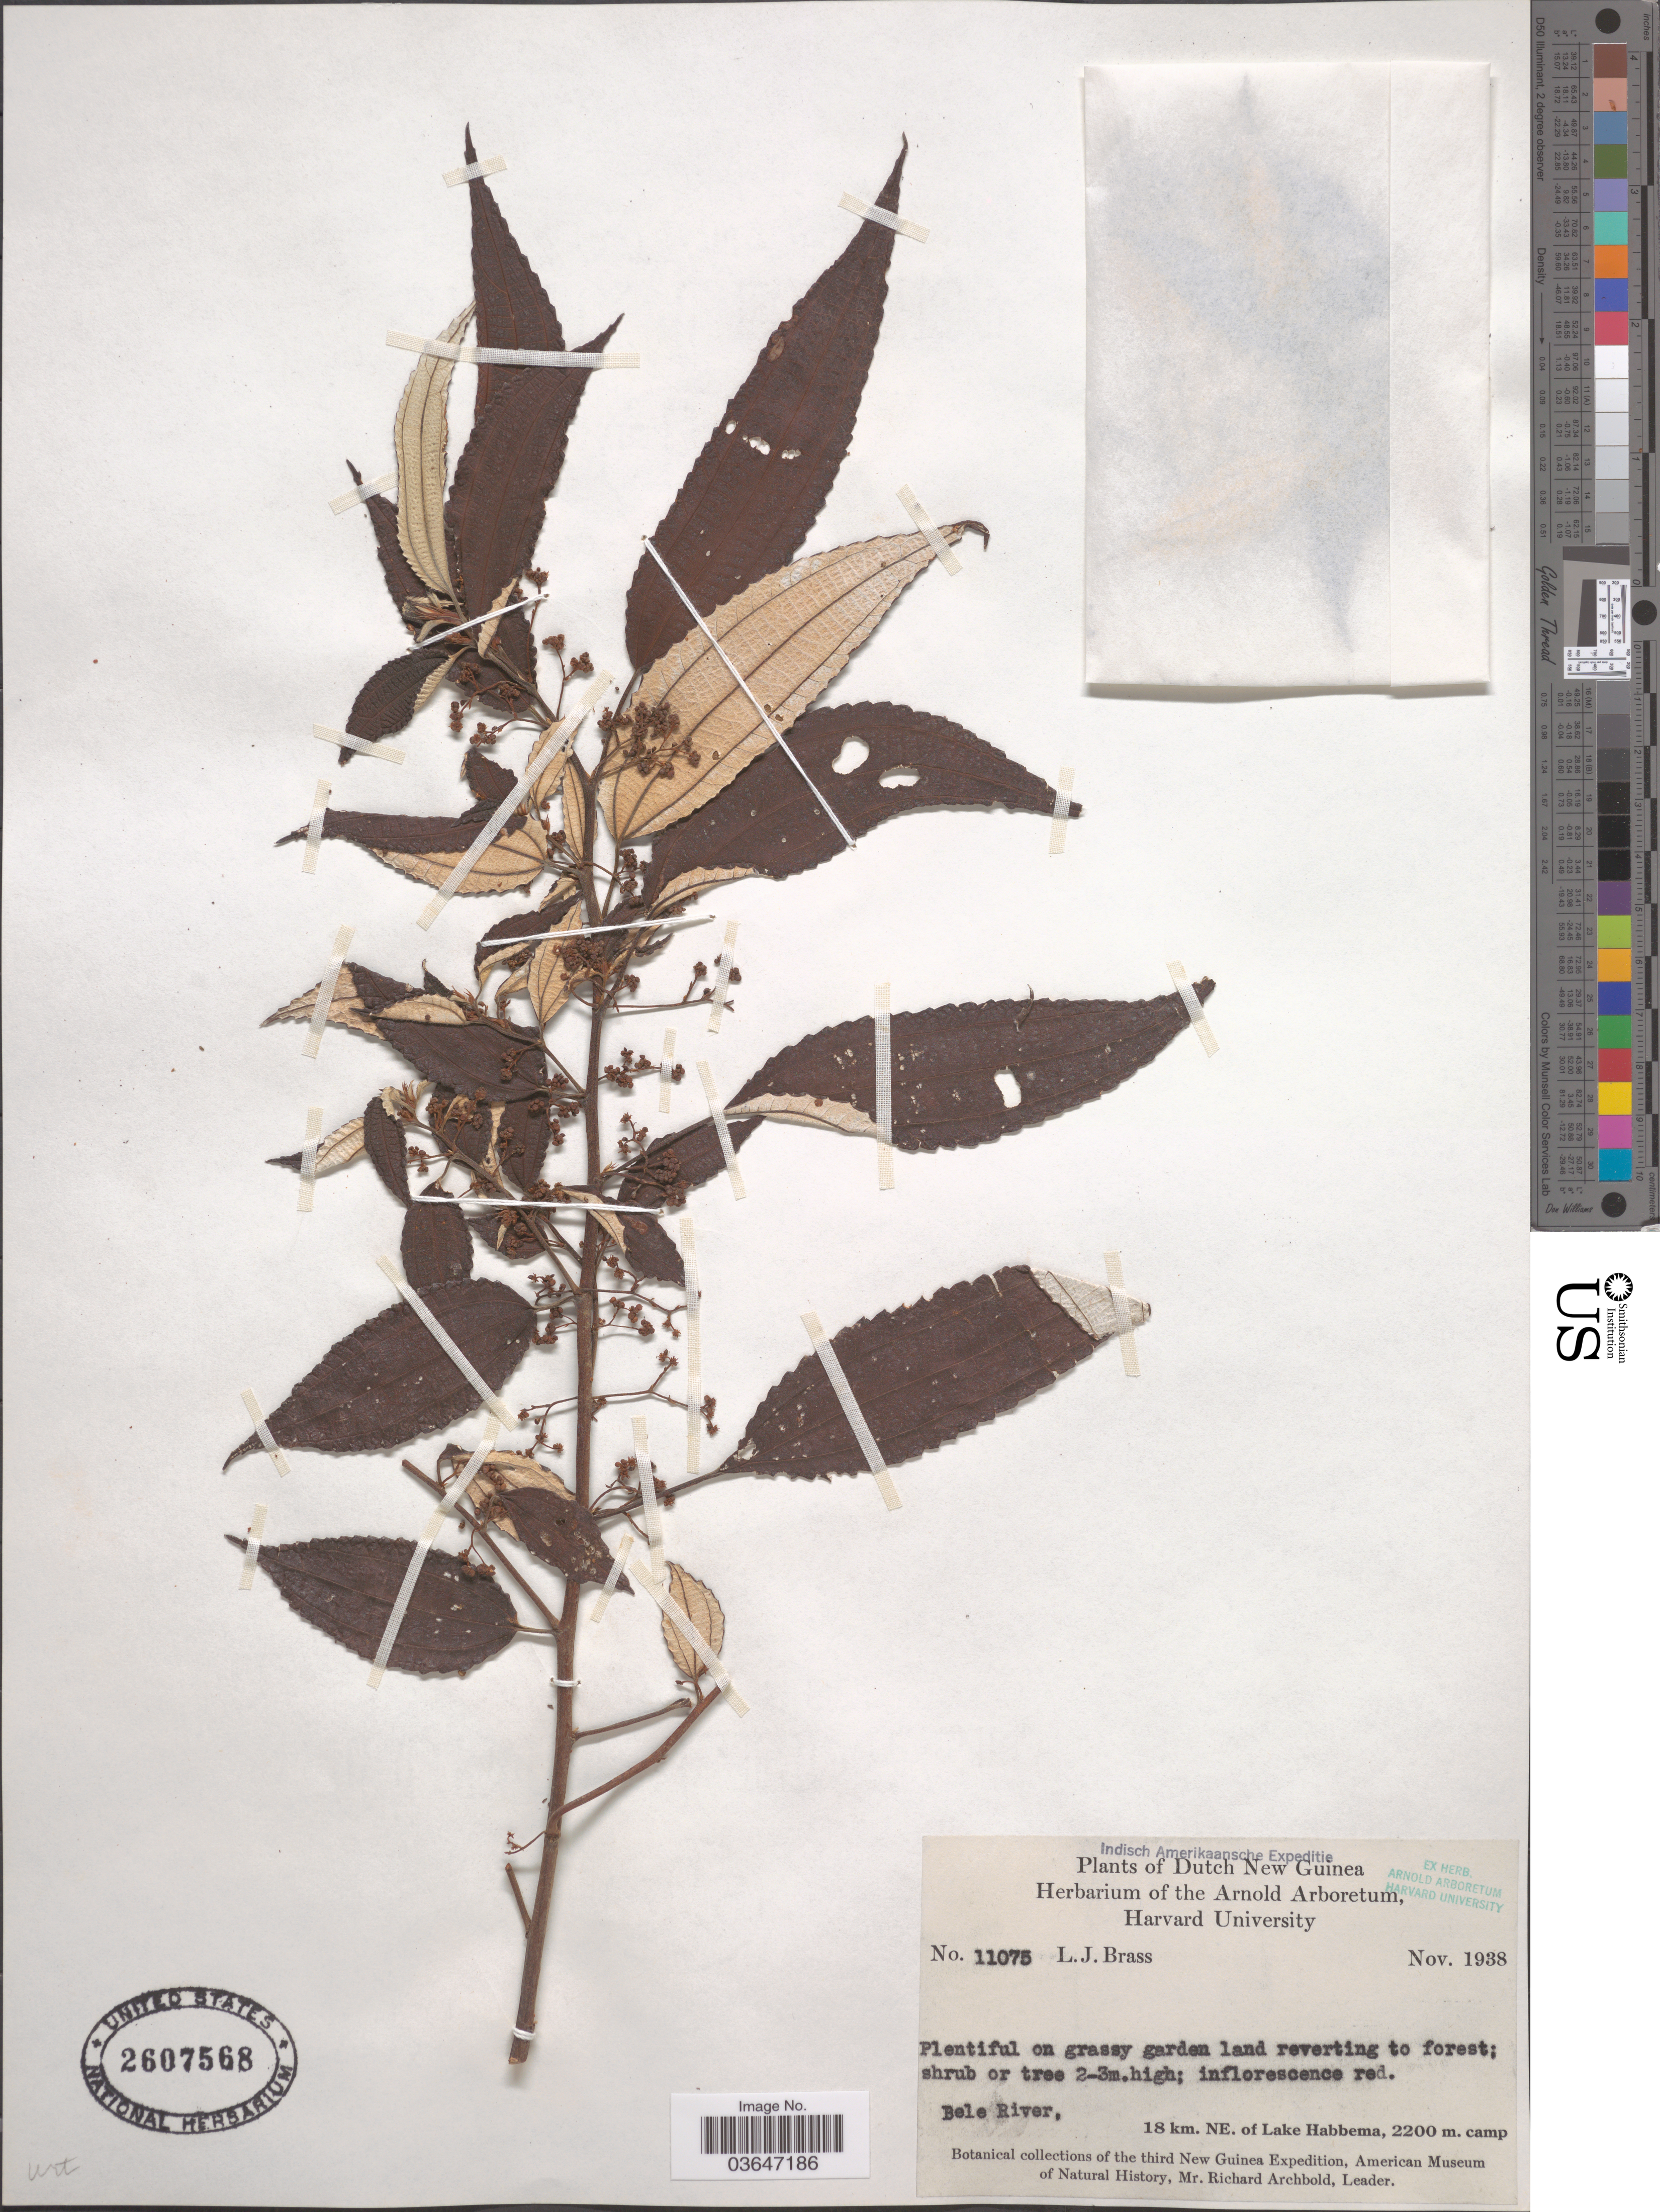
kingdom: Plantae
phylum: Tracheophyta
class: Magnoliopsida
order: Proteales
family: Proteaceae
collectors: L. J. Brass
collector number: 11075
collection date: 1938-11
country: Indonesia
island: New Guinea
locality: Dutch New Guinea. Bele River, 18 km. NE. of Lake Habbema.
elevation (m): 2200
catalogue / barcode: US 2607568